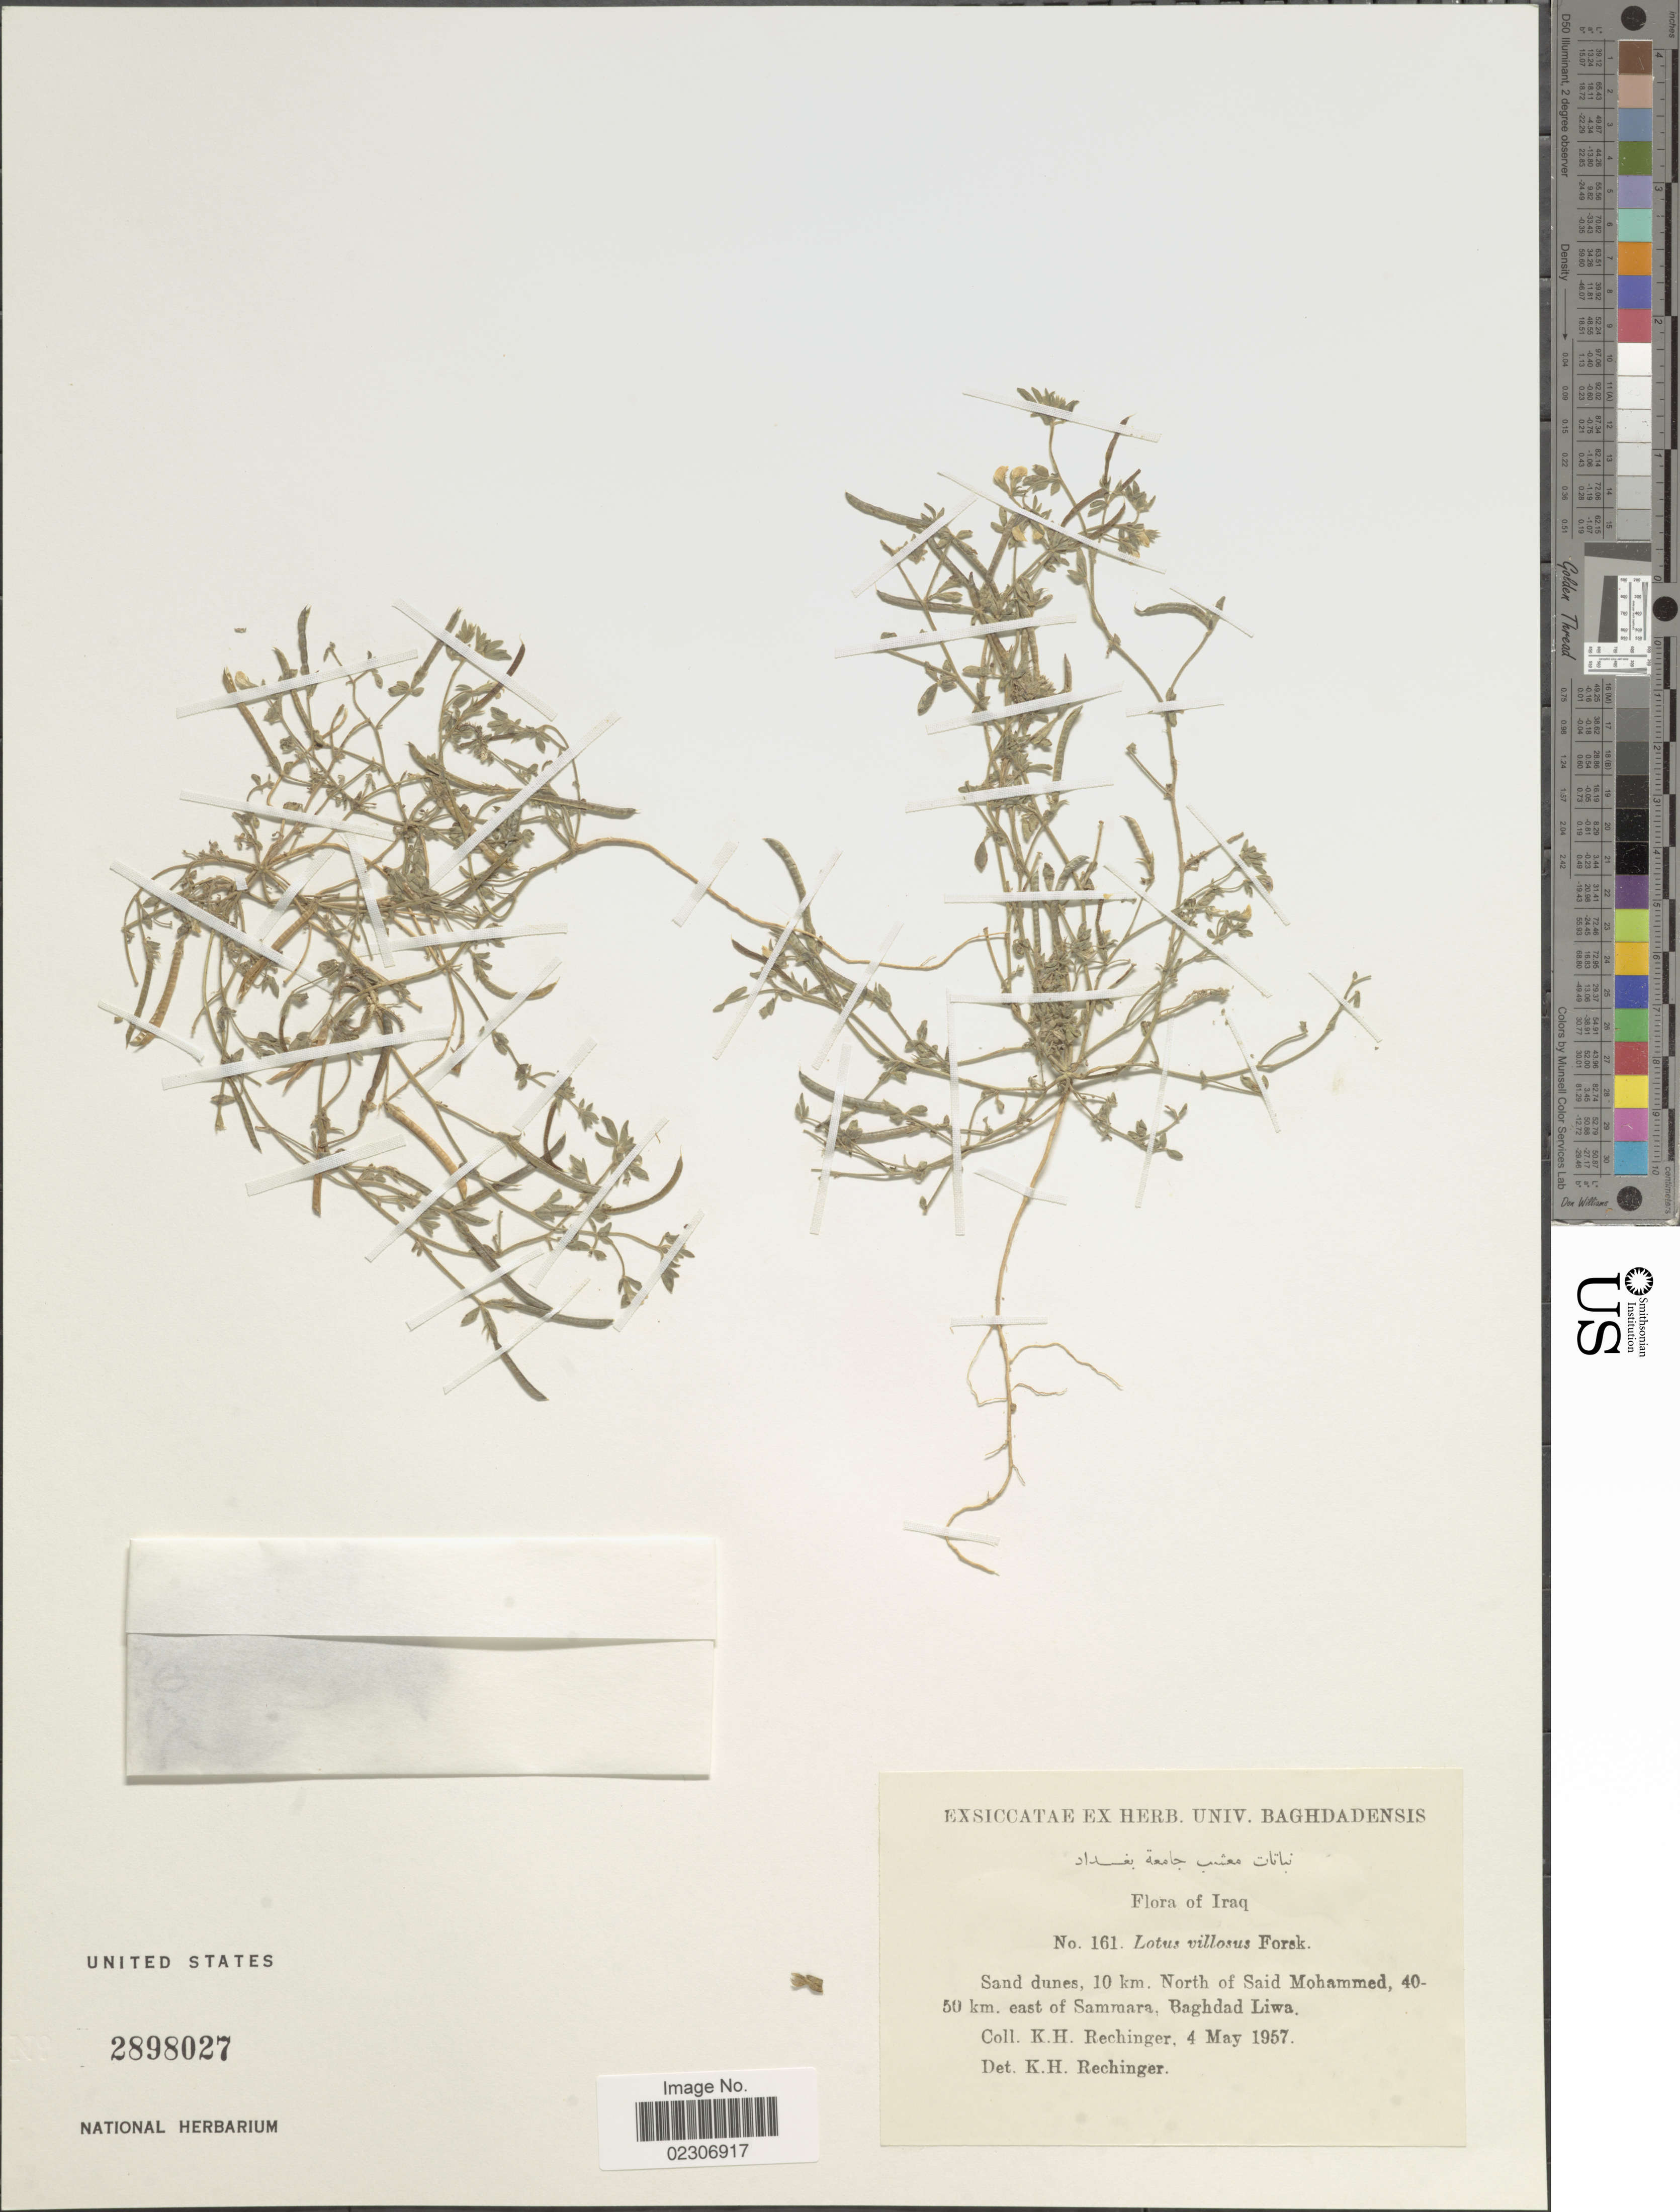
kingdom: Plantae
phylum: Tracheophyta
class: Magnoliopsida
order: Fabales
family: Fabaceae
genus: Lotus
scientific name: Lotus halophilus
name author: Boiss. & Spruner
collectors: K. H. Rechinger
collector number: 161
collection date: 1957-05-04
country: Iraq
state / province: Baghdad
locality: Sand dunes, 10 k North of Said Mohammed, 40-50 km east of Sammara, Baghdad Liwa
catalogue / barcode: US 2898027